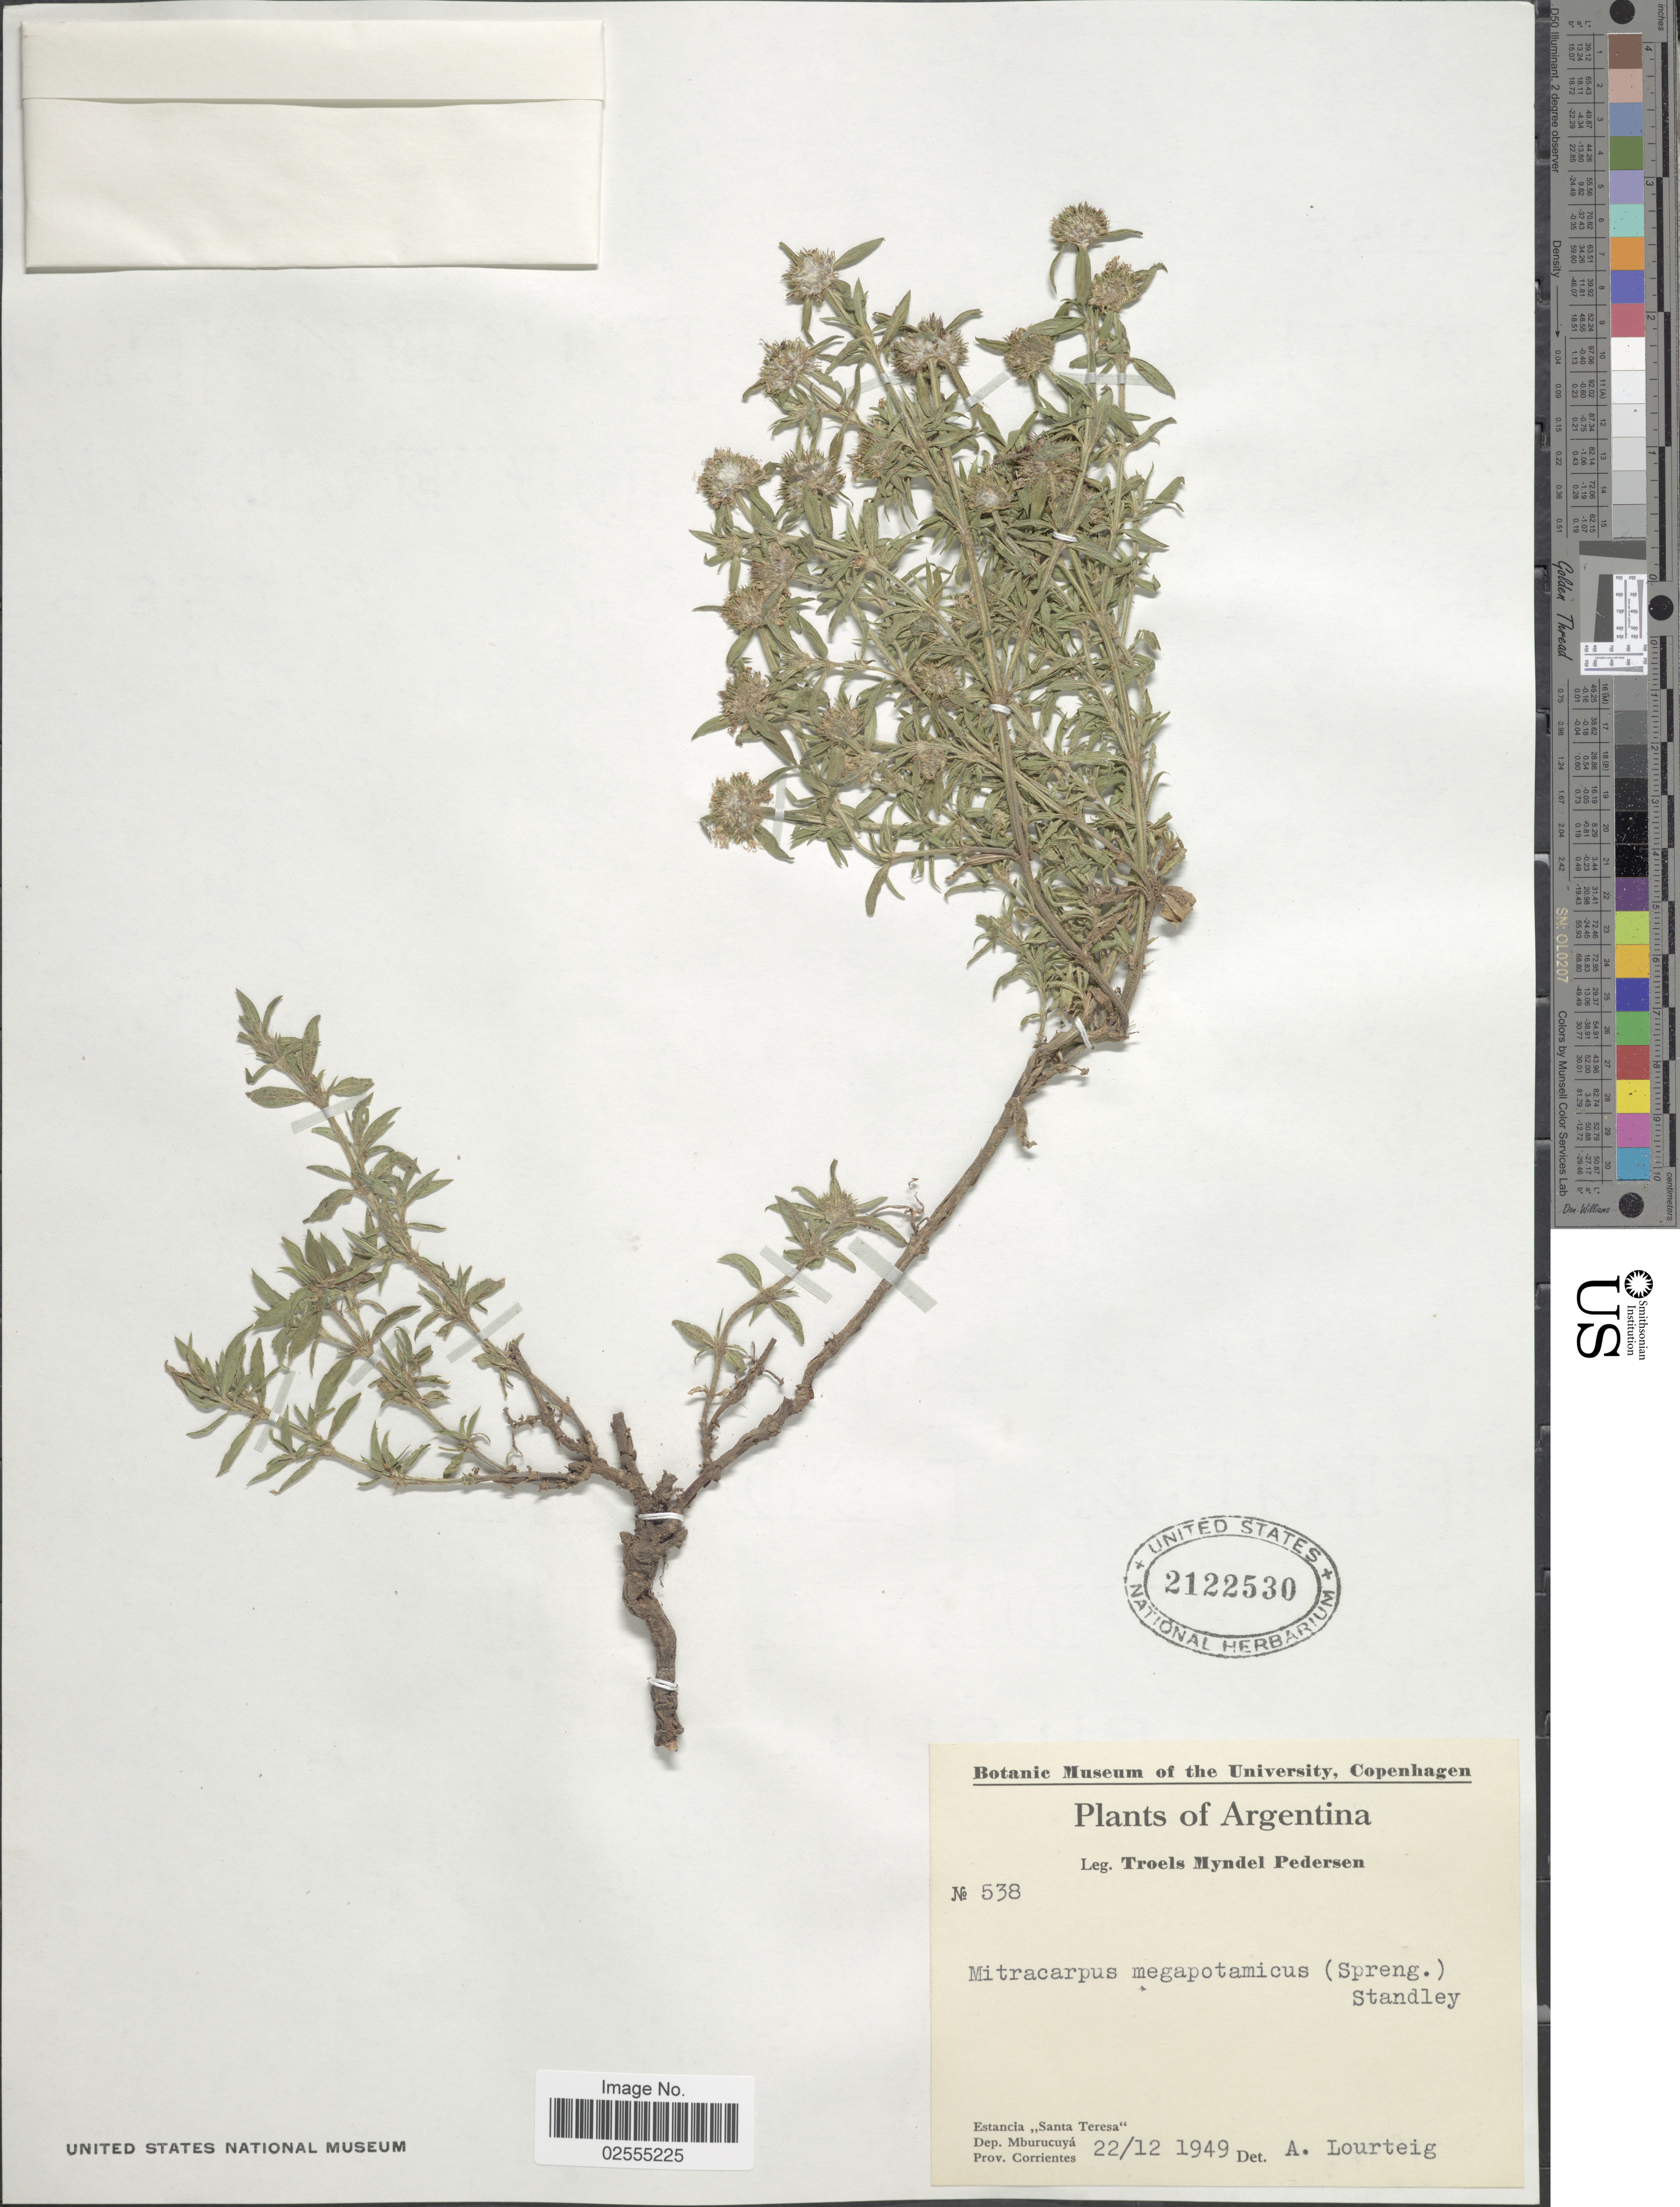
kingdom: Plantae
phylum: Tracheophyta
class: Magnoliopsida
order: Gentianales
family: Rubiaceae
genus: Mitracarpus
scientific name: Mitracarpus megapotamicus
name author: (Spreng.) Kuntze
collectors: T. Pederson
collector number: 538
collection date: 1949-12-22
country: Argentina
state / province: Corrientes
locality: Estancia Santa Teresa, Dep. Mburucuya, Prov. Corrientes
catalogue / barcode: US 2122530